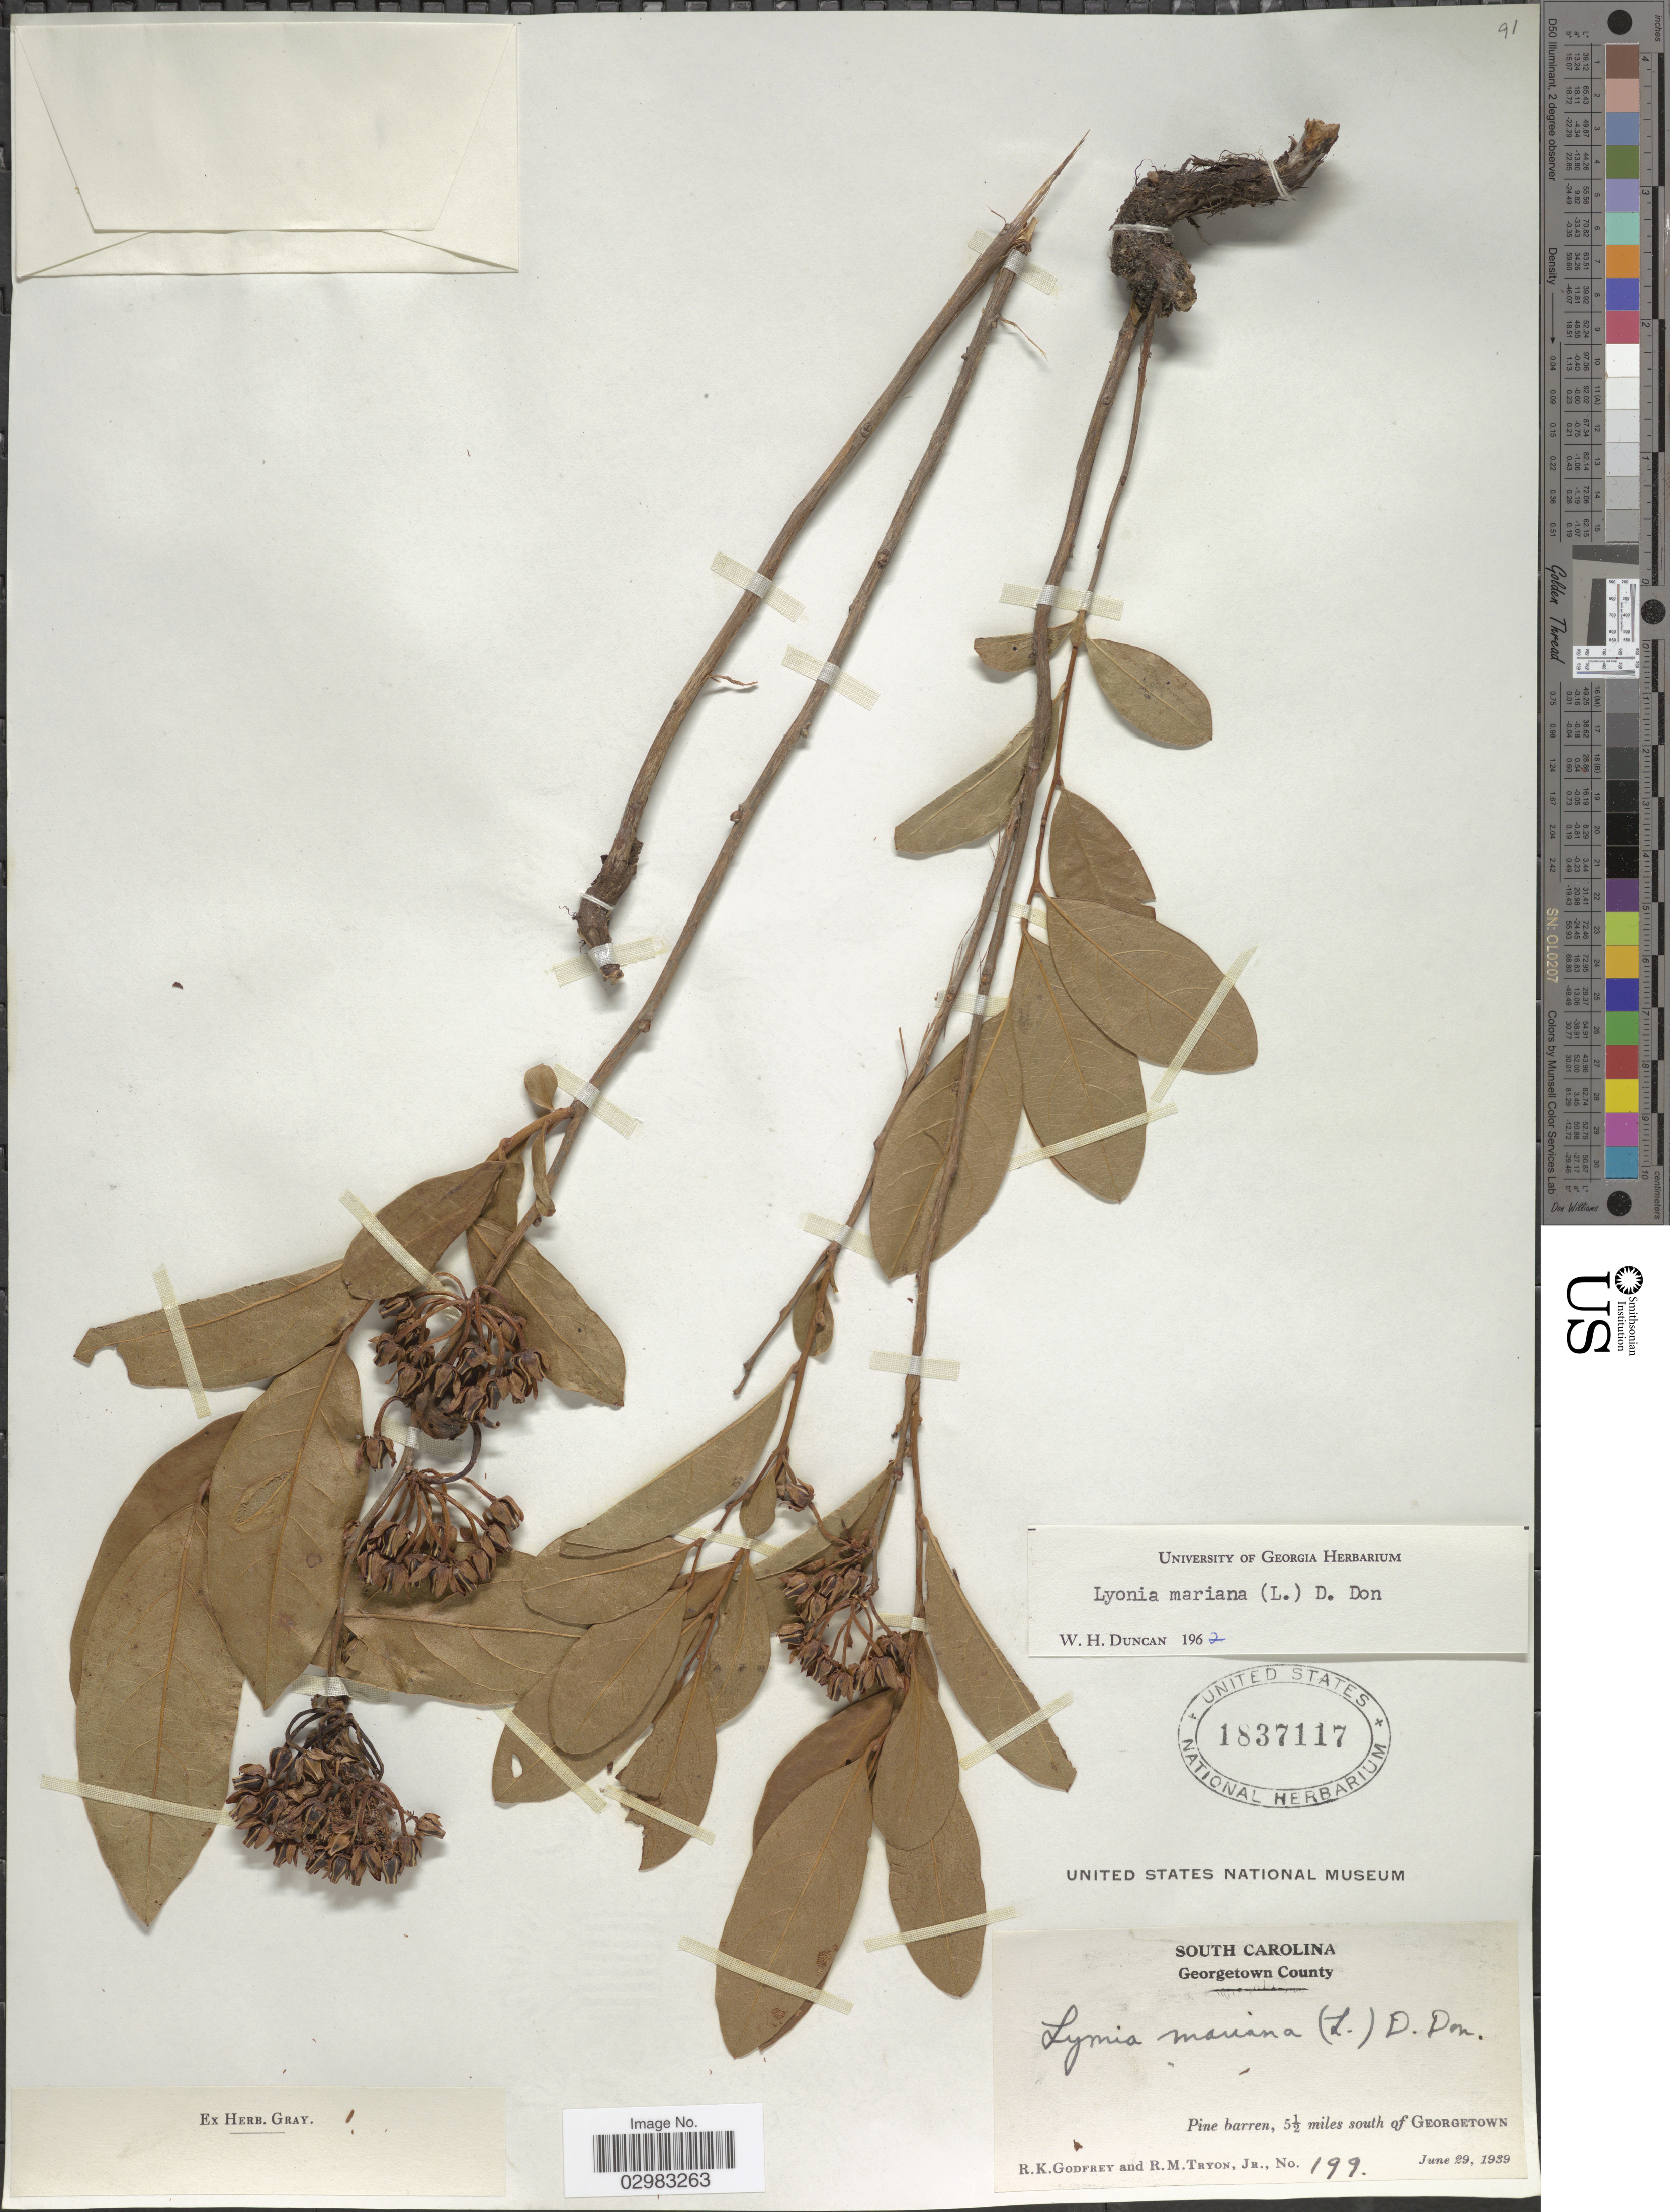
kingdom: Plantae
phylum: Tracheophyta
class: Magnoliopsida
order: Ericales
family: Ericaceae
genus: Lyonia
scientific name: Lyonia mariana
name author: (L.) D. Don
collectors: R. K. Godfrey & R. Tryon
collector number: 199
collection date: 1939-06-29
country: United States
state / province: South Carolina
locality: Georgetown County. 5½ miles south of Georgetown.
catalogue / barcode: US 1837117